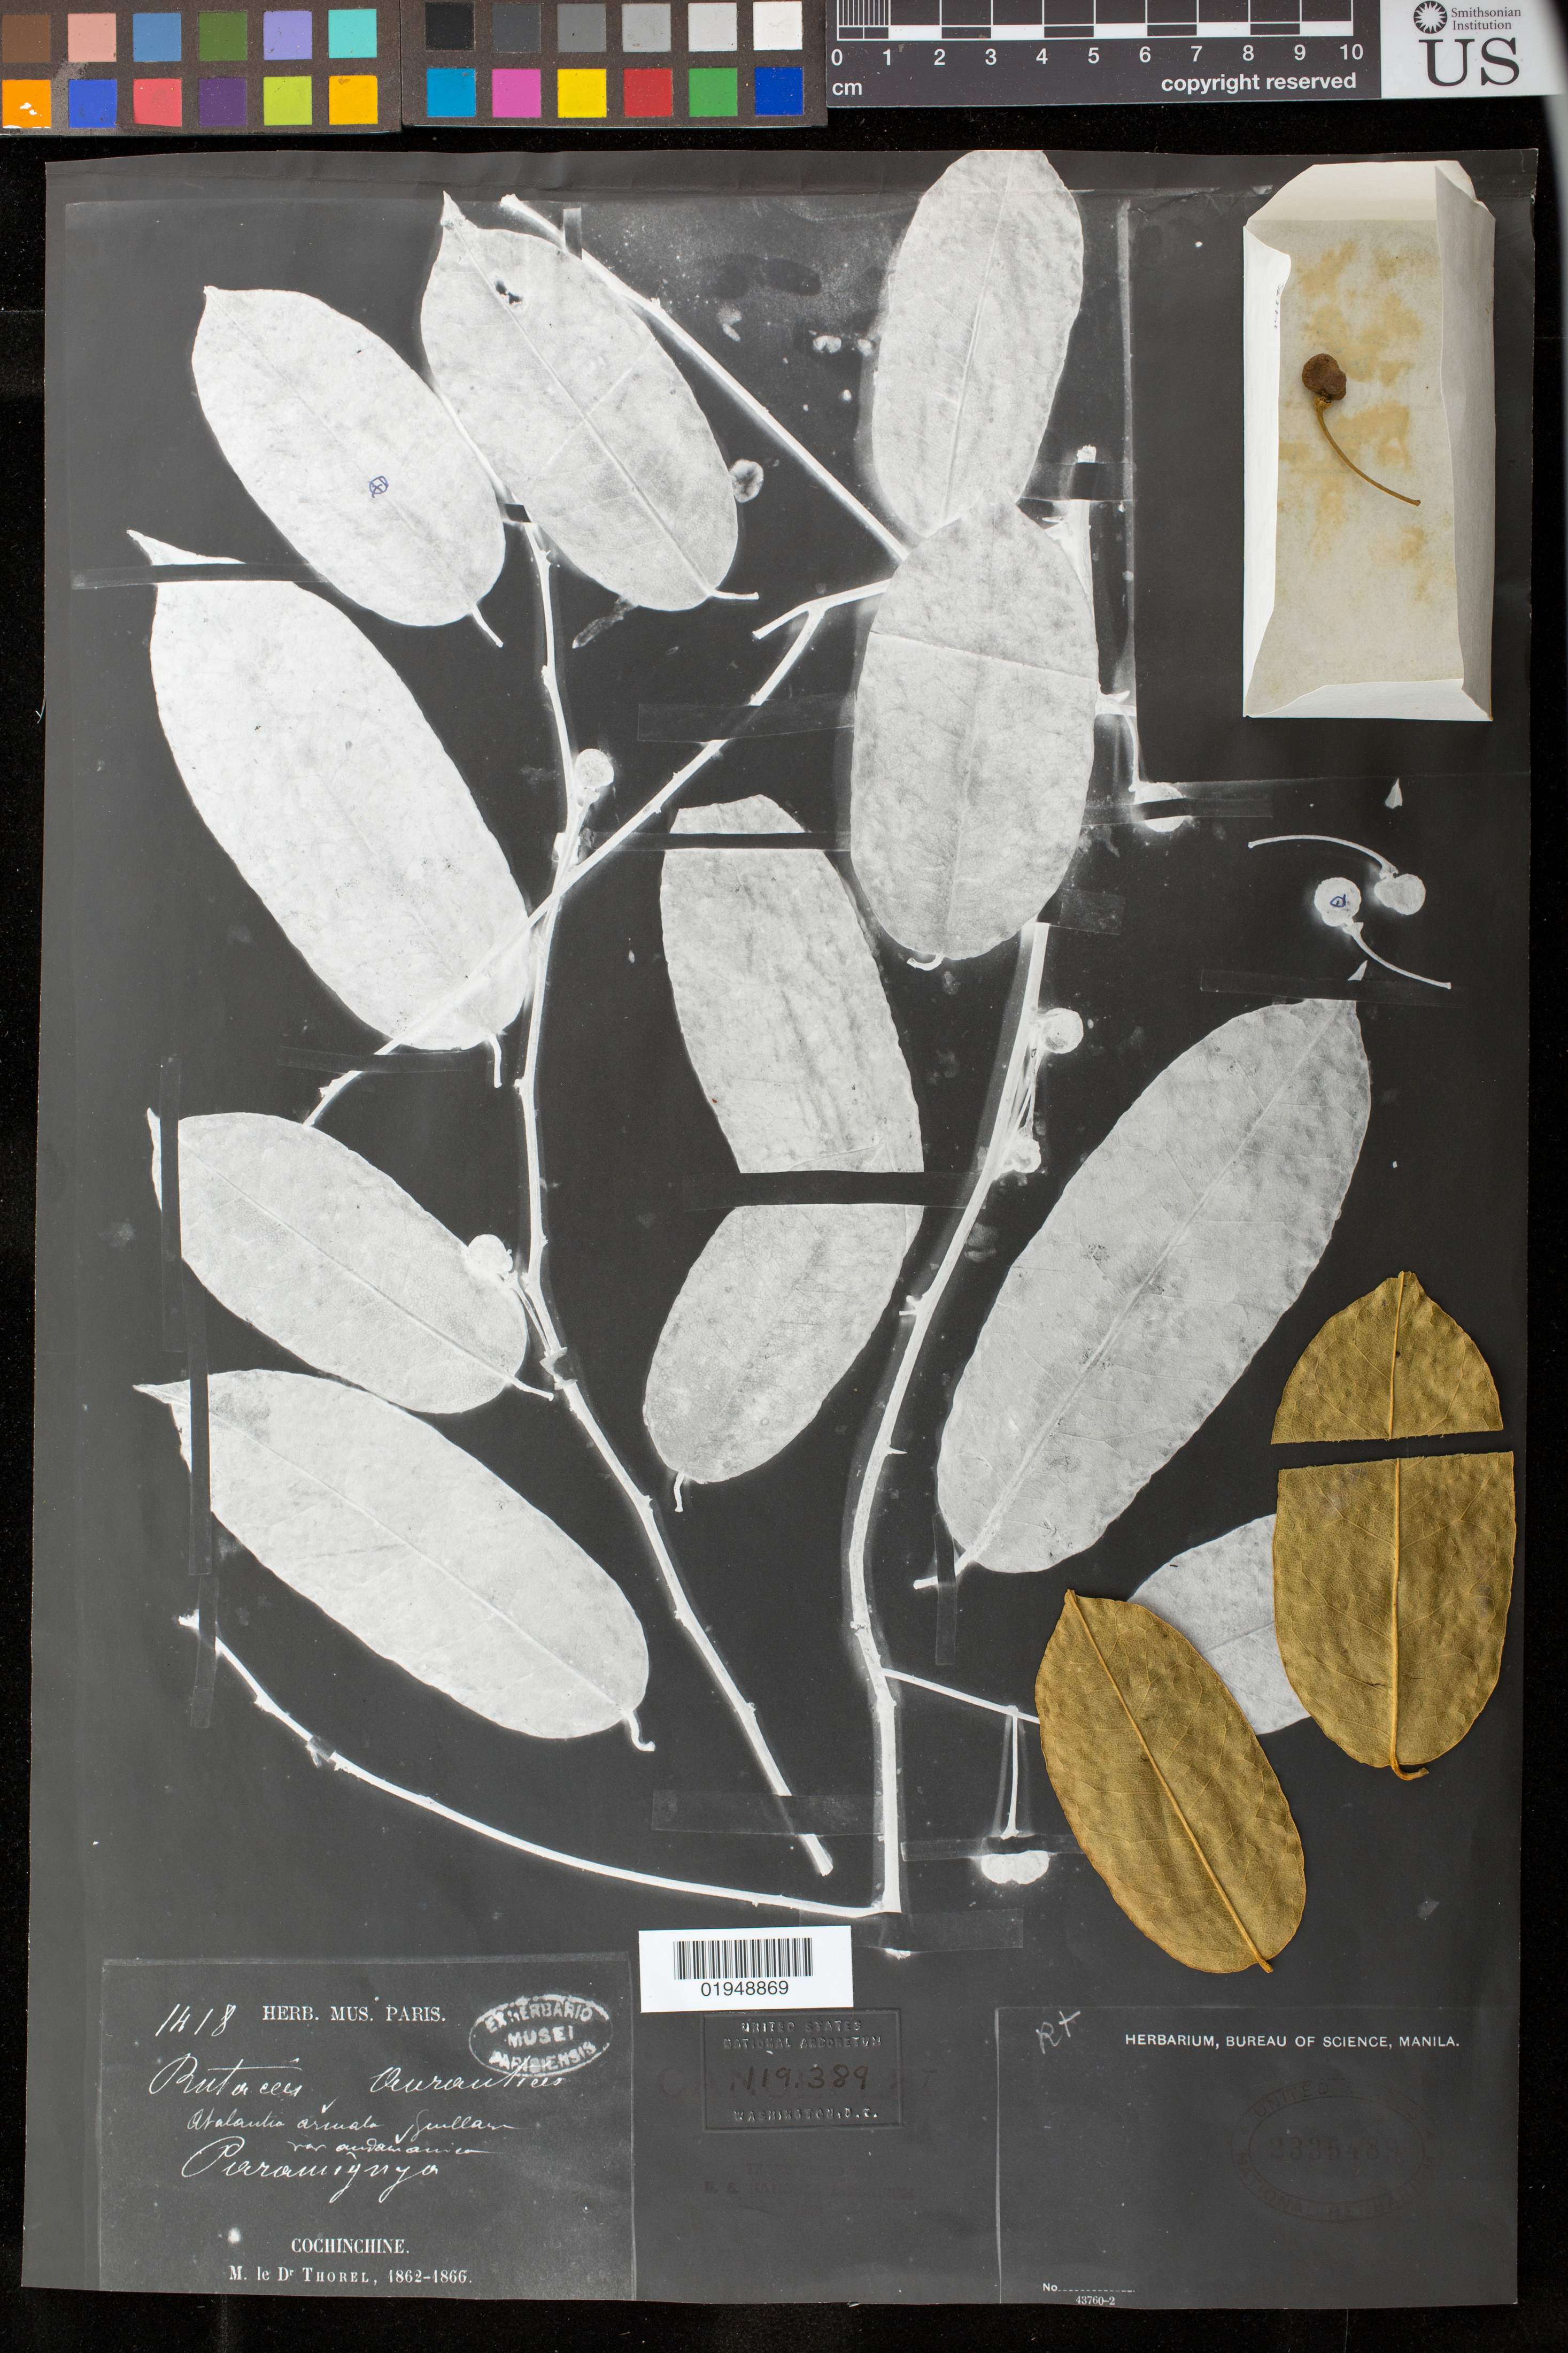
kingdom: Plantae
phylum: Tracheophyta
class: Magnoliopsida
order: Sapindales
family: Rutaceae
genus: Paramignya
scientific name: Paramignya sp.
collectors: C. Thorel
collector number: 1418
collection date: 1862/1866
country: Vietnam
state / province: Cochinchine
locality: Bais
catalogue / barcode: US 2335489